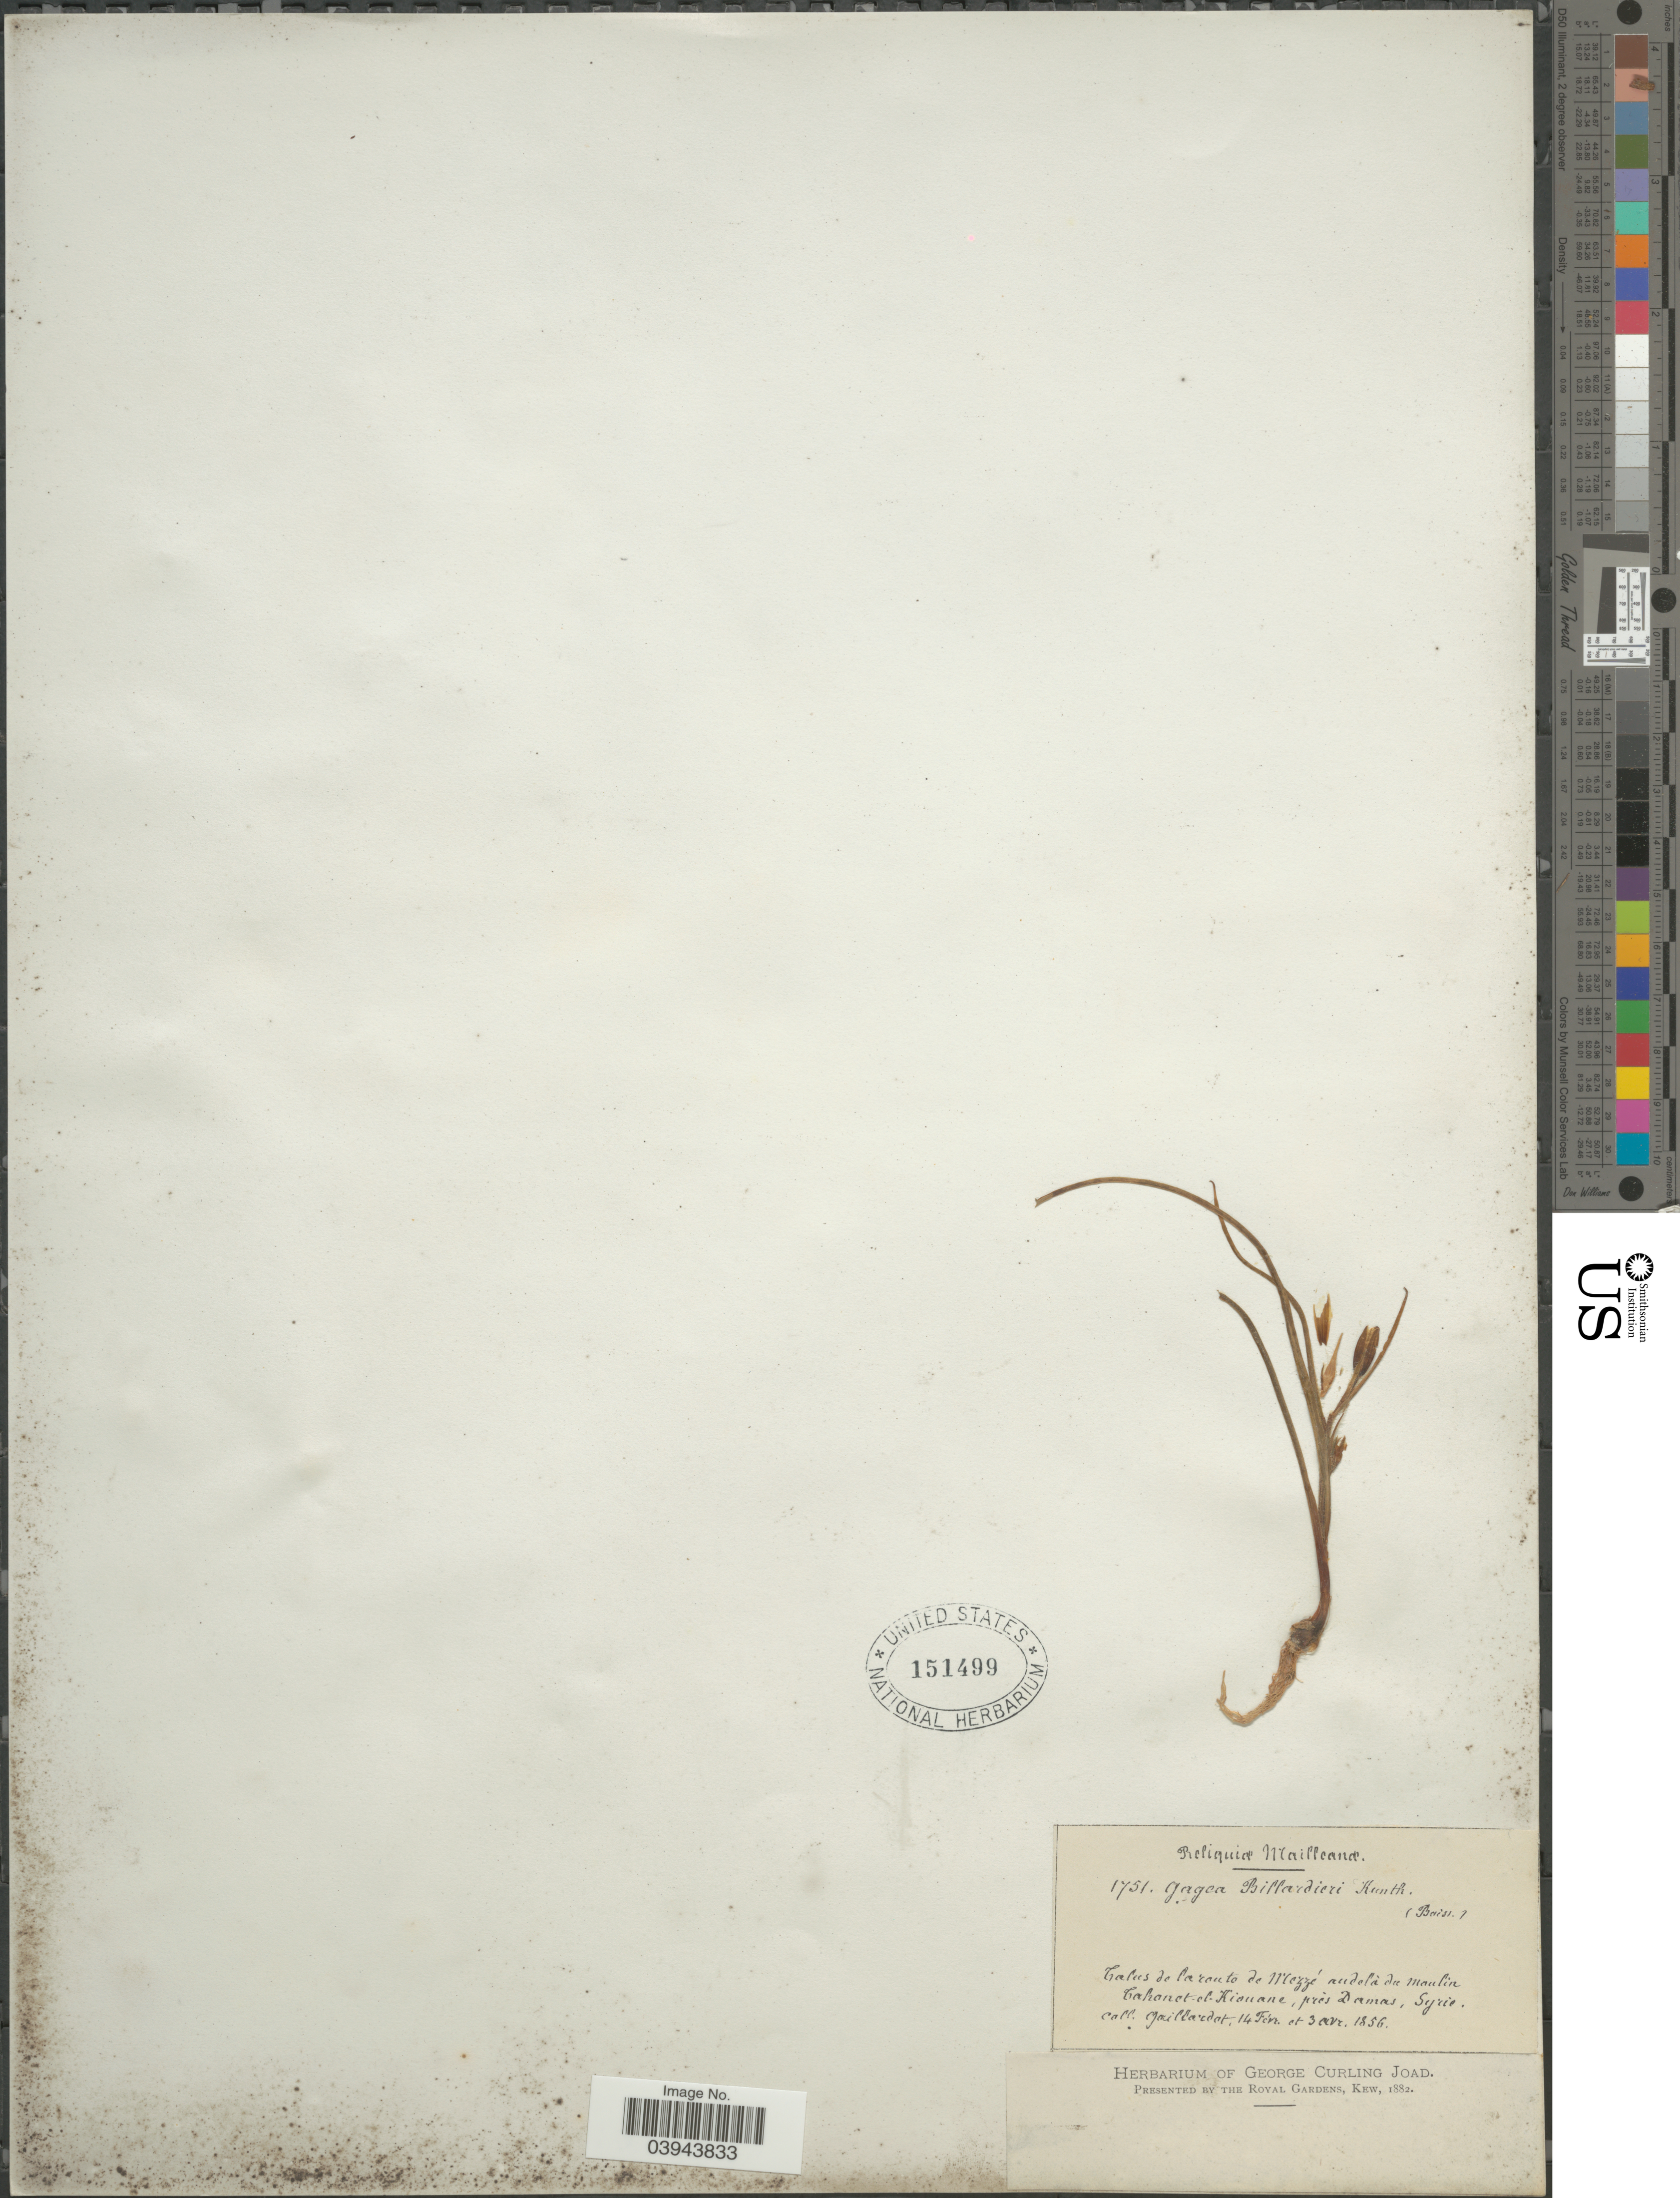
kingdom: Plantae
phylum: Tracheophyta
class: Liliopsida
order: Liliales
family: Liliaceae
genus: Gagea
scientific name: Gagea billardieri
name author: Kunth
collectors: Gaillardot, --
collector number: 1751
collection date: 1856-02-14/1856-04-03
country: Syria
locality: Talus de la route de Mezzé rudellá du Moulin Tahonet et Kiouane, près Damas, Syrie.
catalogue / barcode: US 151499